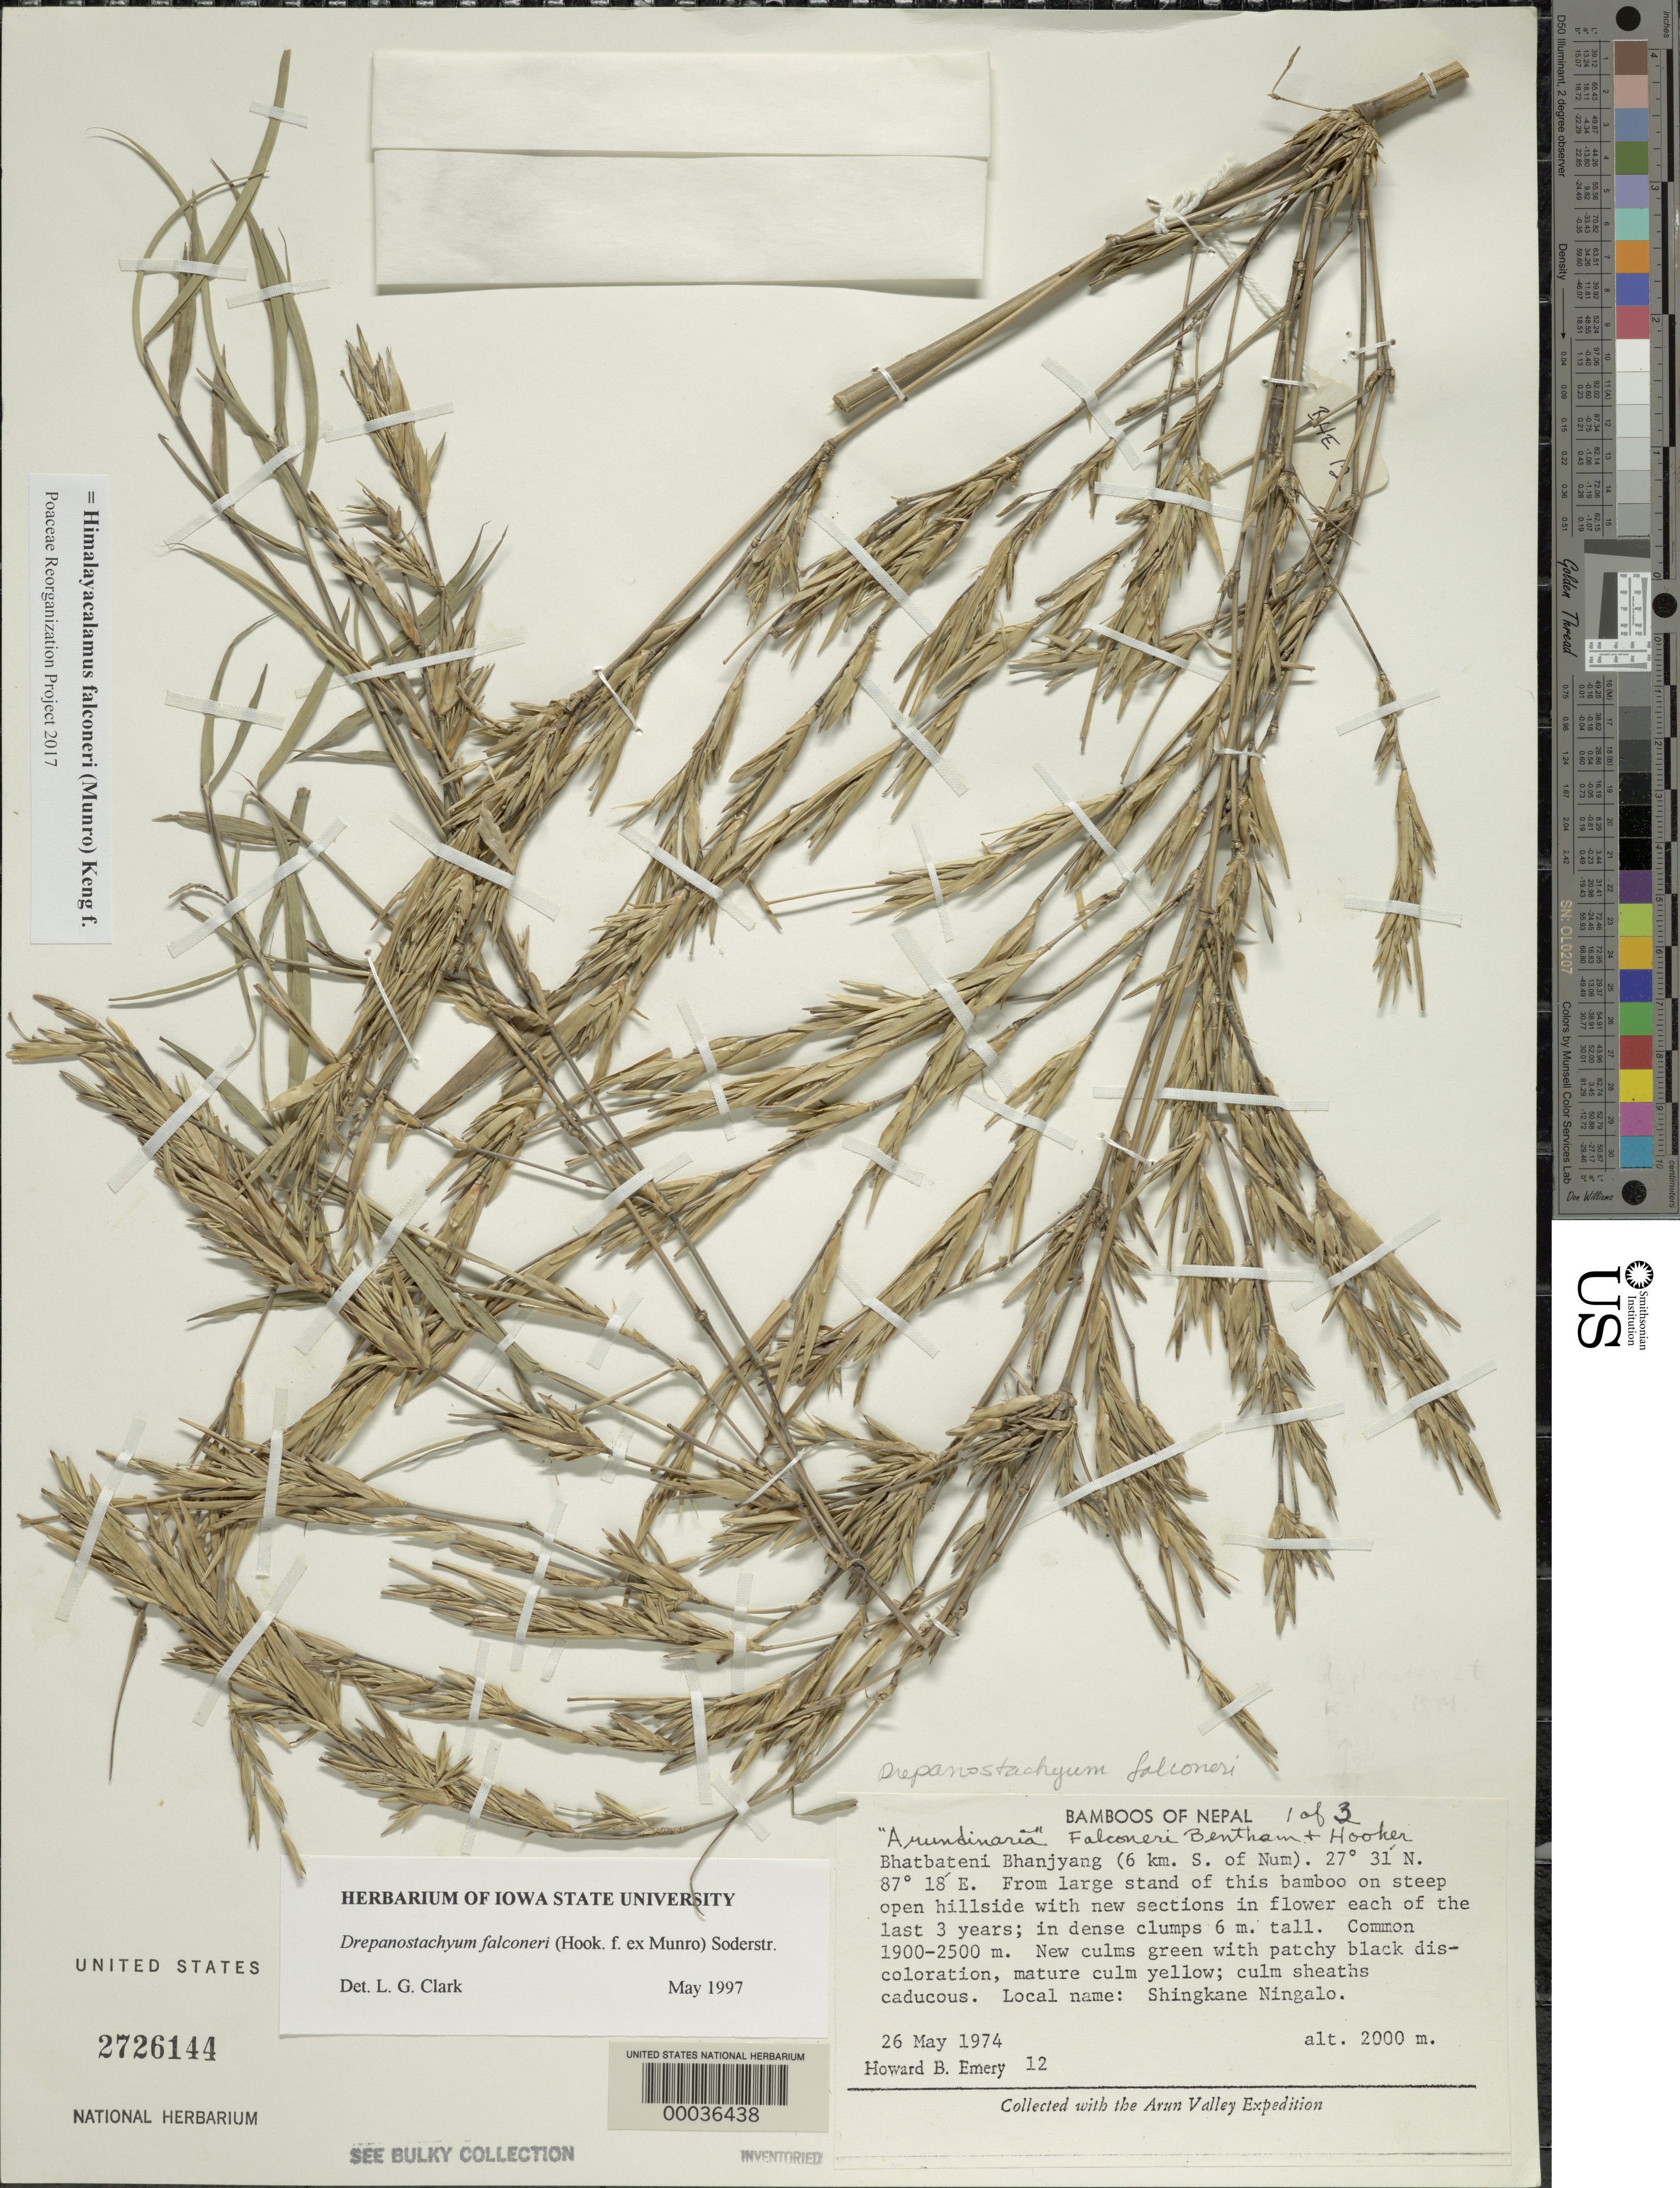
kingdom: Plantae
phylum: Tracheophyta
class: Liliopsida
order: Poales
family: Poaceae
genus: Himalayacalamus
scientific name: Himalayacalamus falconeri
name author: (Munro) Keng f.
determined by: Poaceae Reorganization Project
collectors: H. B. Emery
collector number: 12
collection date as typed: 26 May 1974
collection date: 1974-05-26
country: Nepal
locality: Bhatbateni bhanjyang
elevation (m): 2000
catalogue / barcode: US 2726144